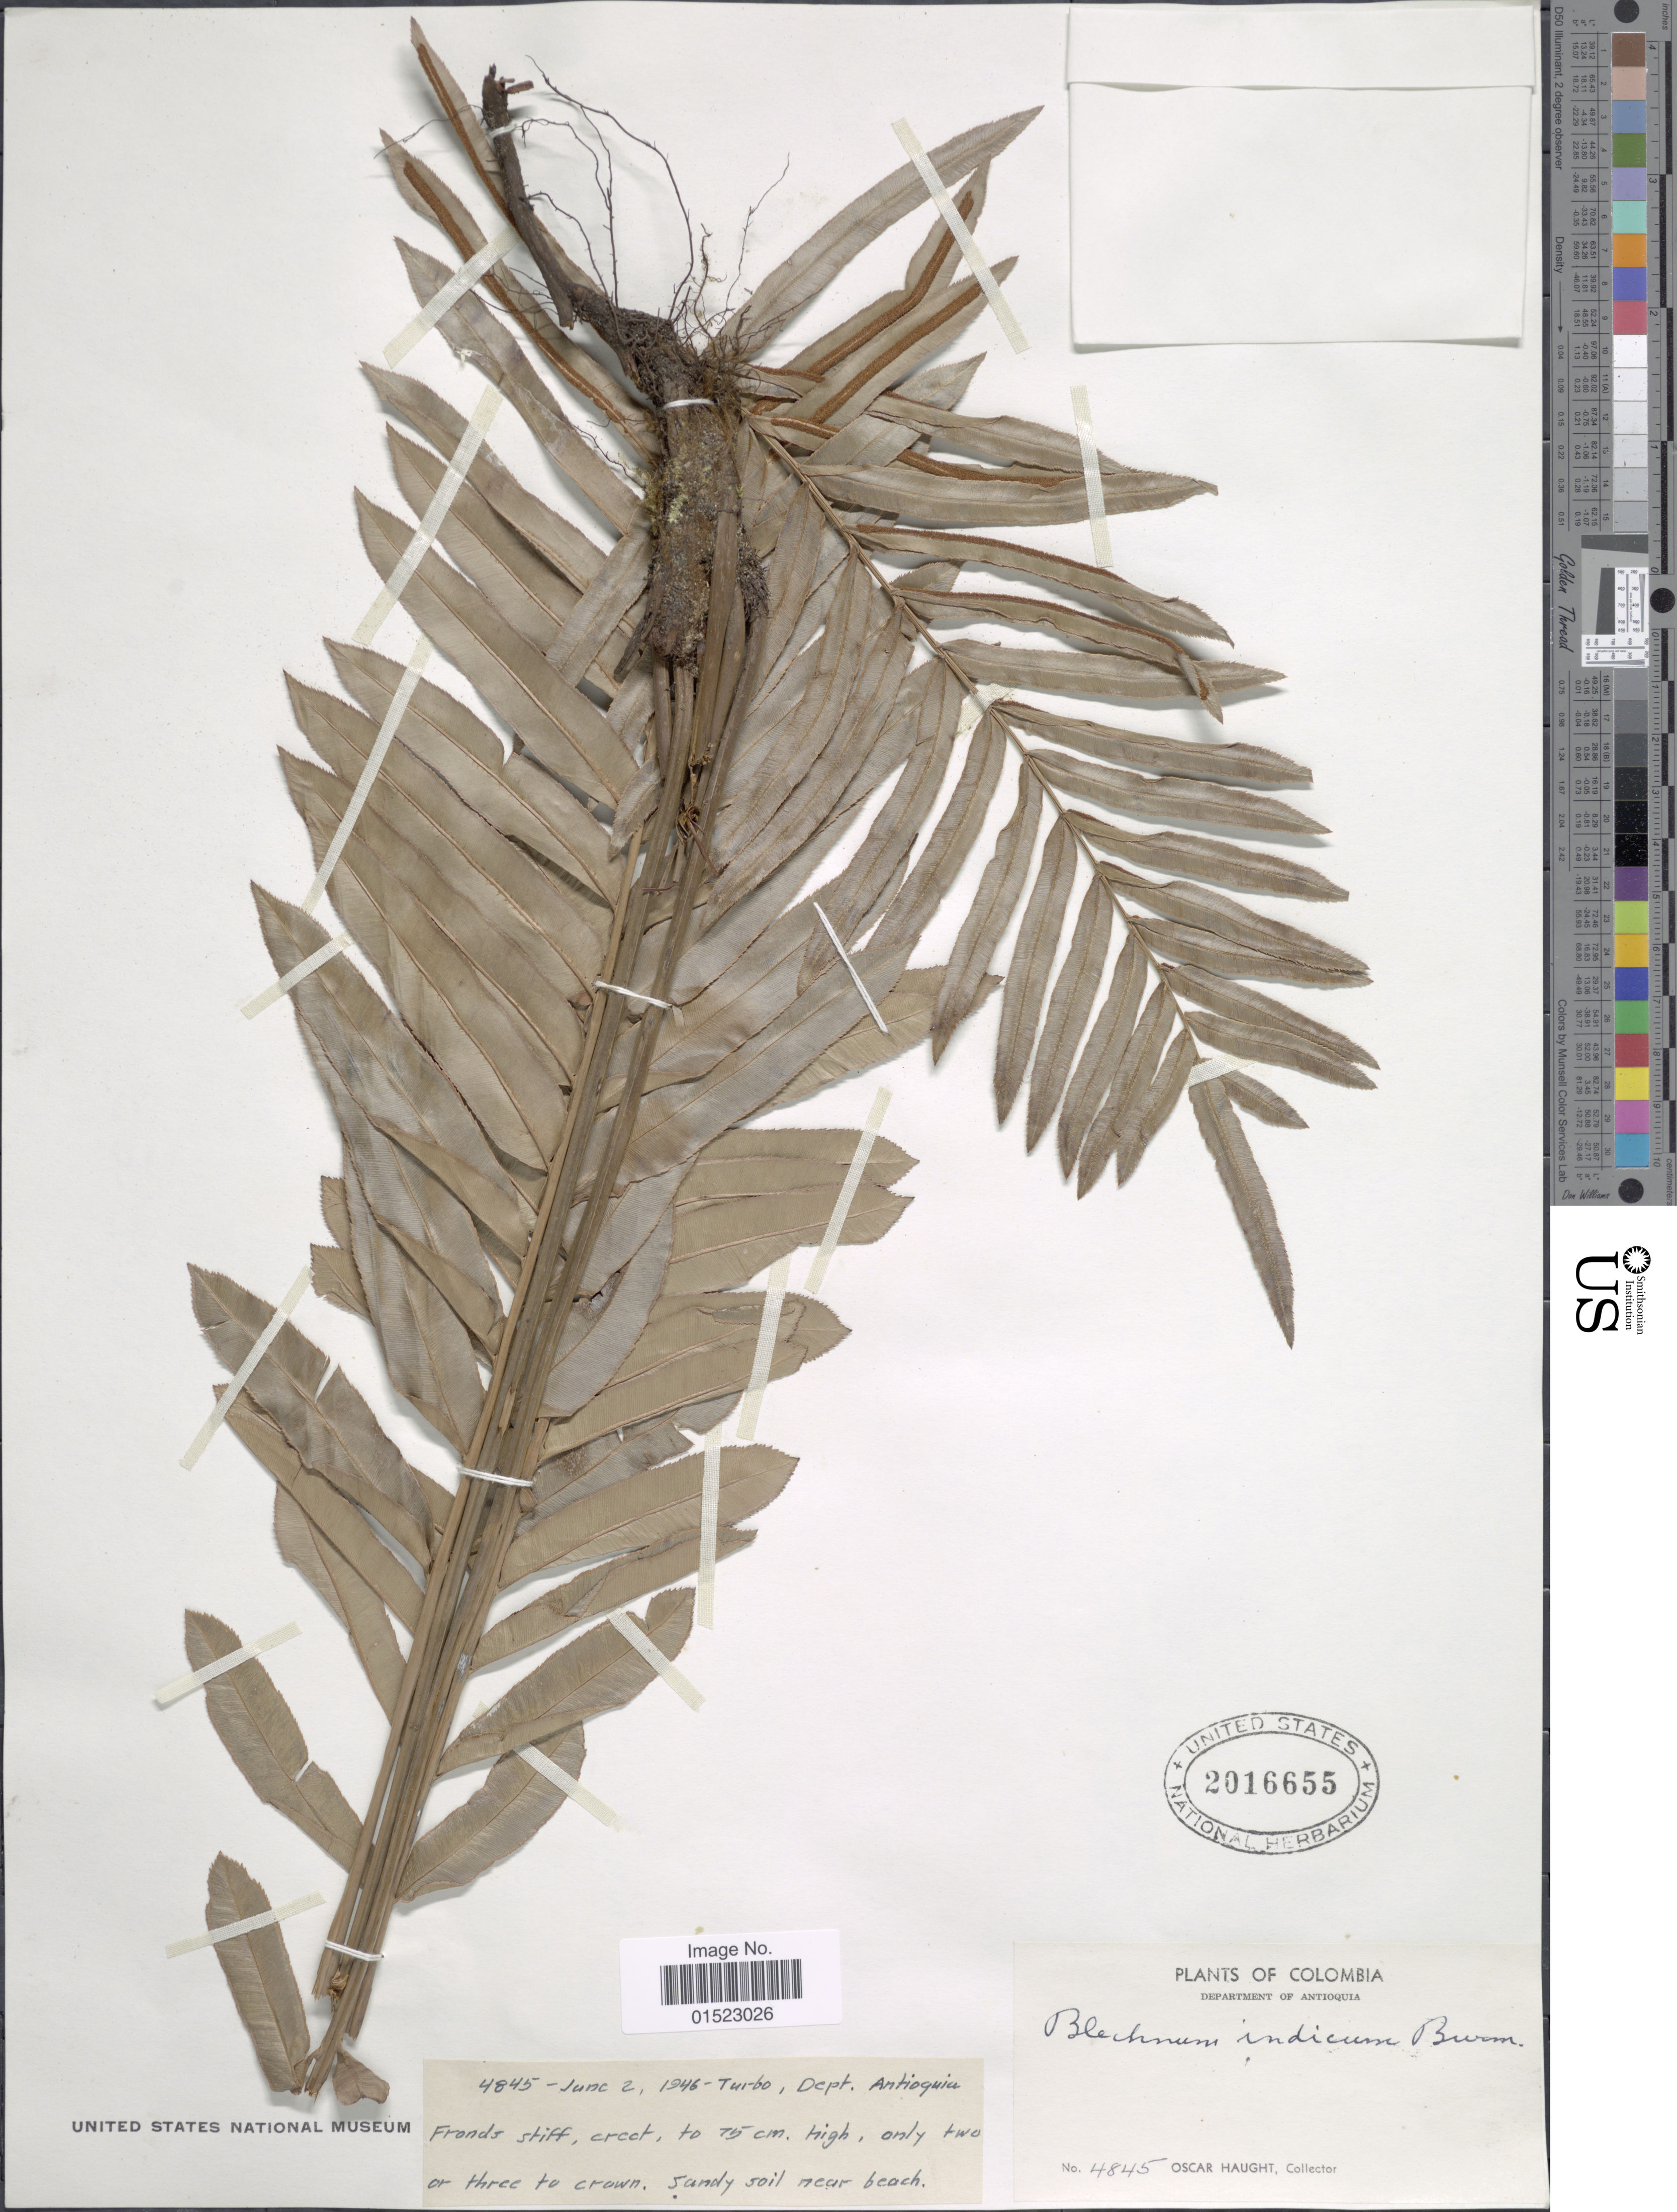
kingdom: Plantae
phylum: Tracheophyta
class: Polypodiopsida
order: Polypodiales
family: Blechnaceae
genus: Telmatoblechnum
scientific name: Telmatoblechnum serrulatum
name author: (Rich.) Perrie et al.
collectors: O. L. Haught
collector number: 4845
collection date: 1946-06-02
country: Colombia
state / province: Antioquia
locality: Turbo, Dept. Antioquia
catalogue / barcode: US 2016655